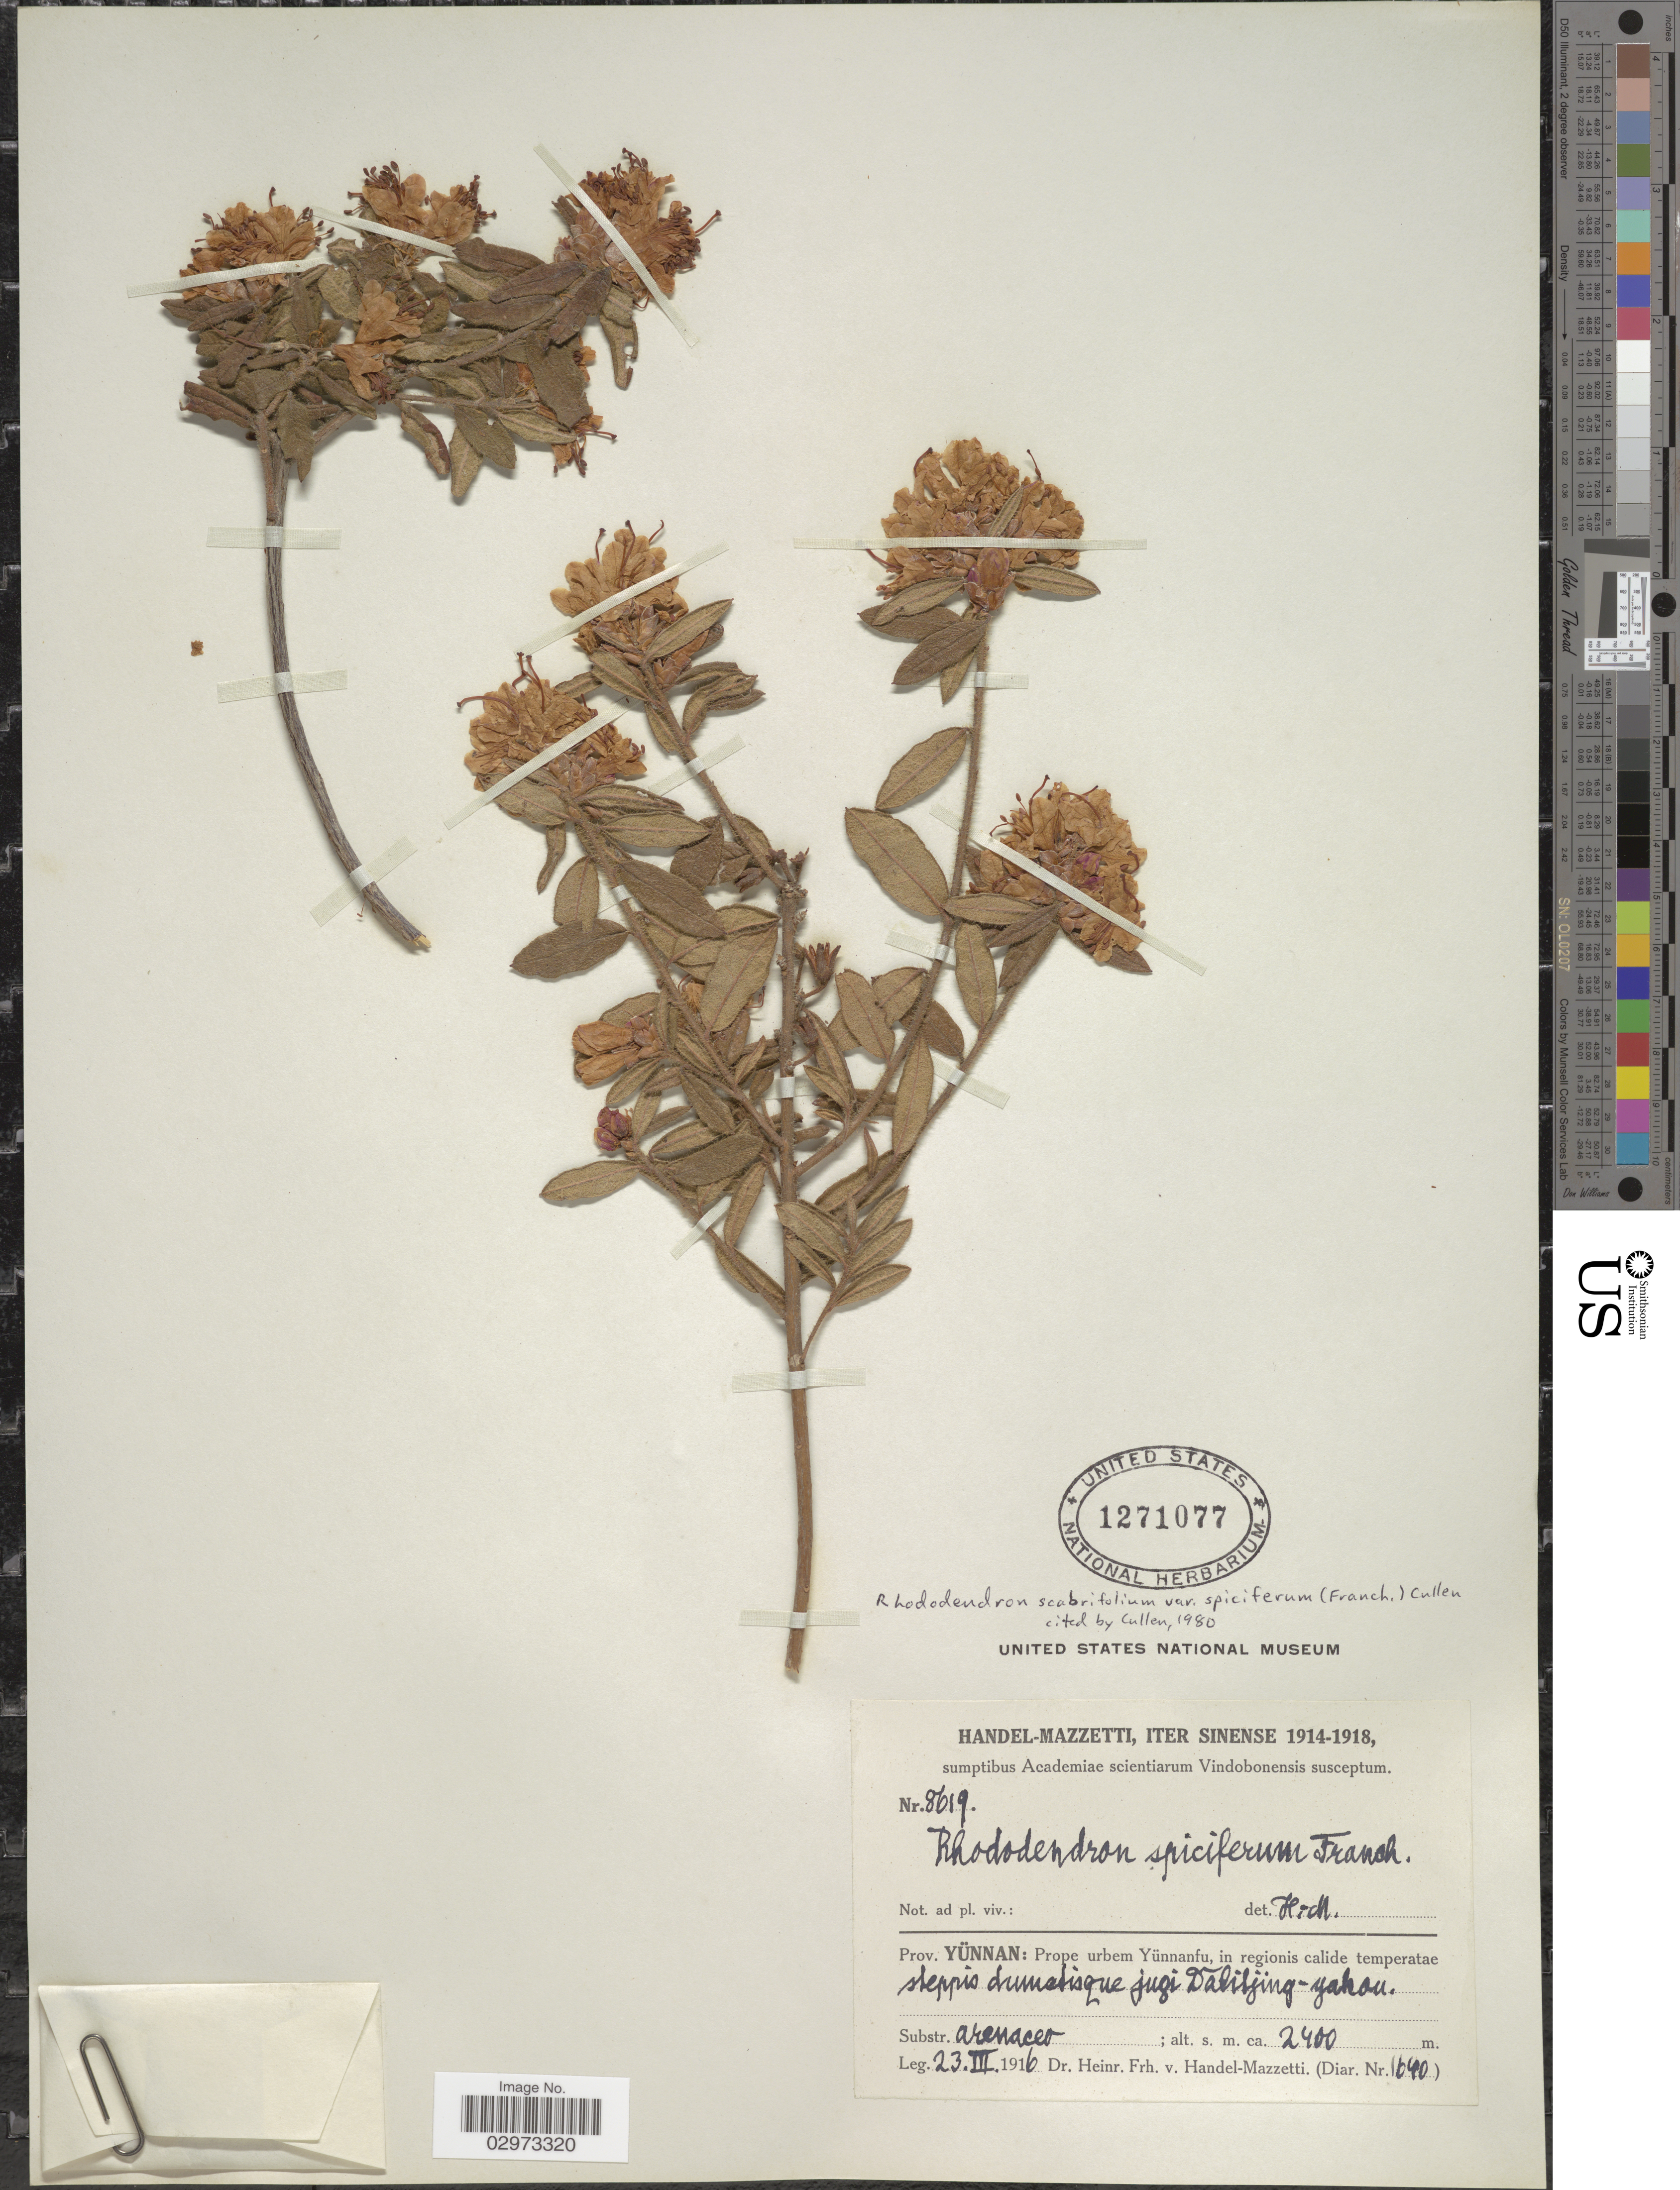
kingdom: Plantae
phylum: Tracheophyta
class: Magnoliopsida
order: Ericales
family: Ericaceae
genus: Rhododendron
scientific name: Rhododendron scabrifolium var. spiciferum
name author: (Franch.) Cullen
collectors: H. Handel-Mazzetti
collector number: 8619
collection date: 1916-03-23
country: China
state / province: Yunnan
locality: Sinense. Prov. Yünnan: Prope urbem Yünnanfu, in regionis calide temperatae steppis dumatisque jugi Dalitjing-yakou [interpreted].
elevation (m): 2400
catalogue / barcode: US 1271077